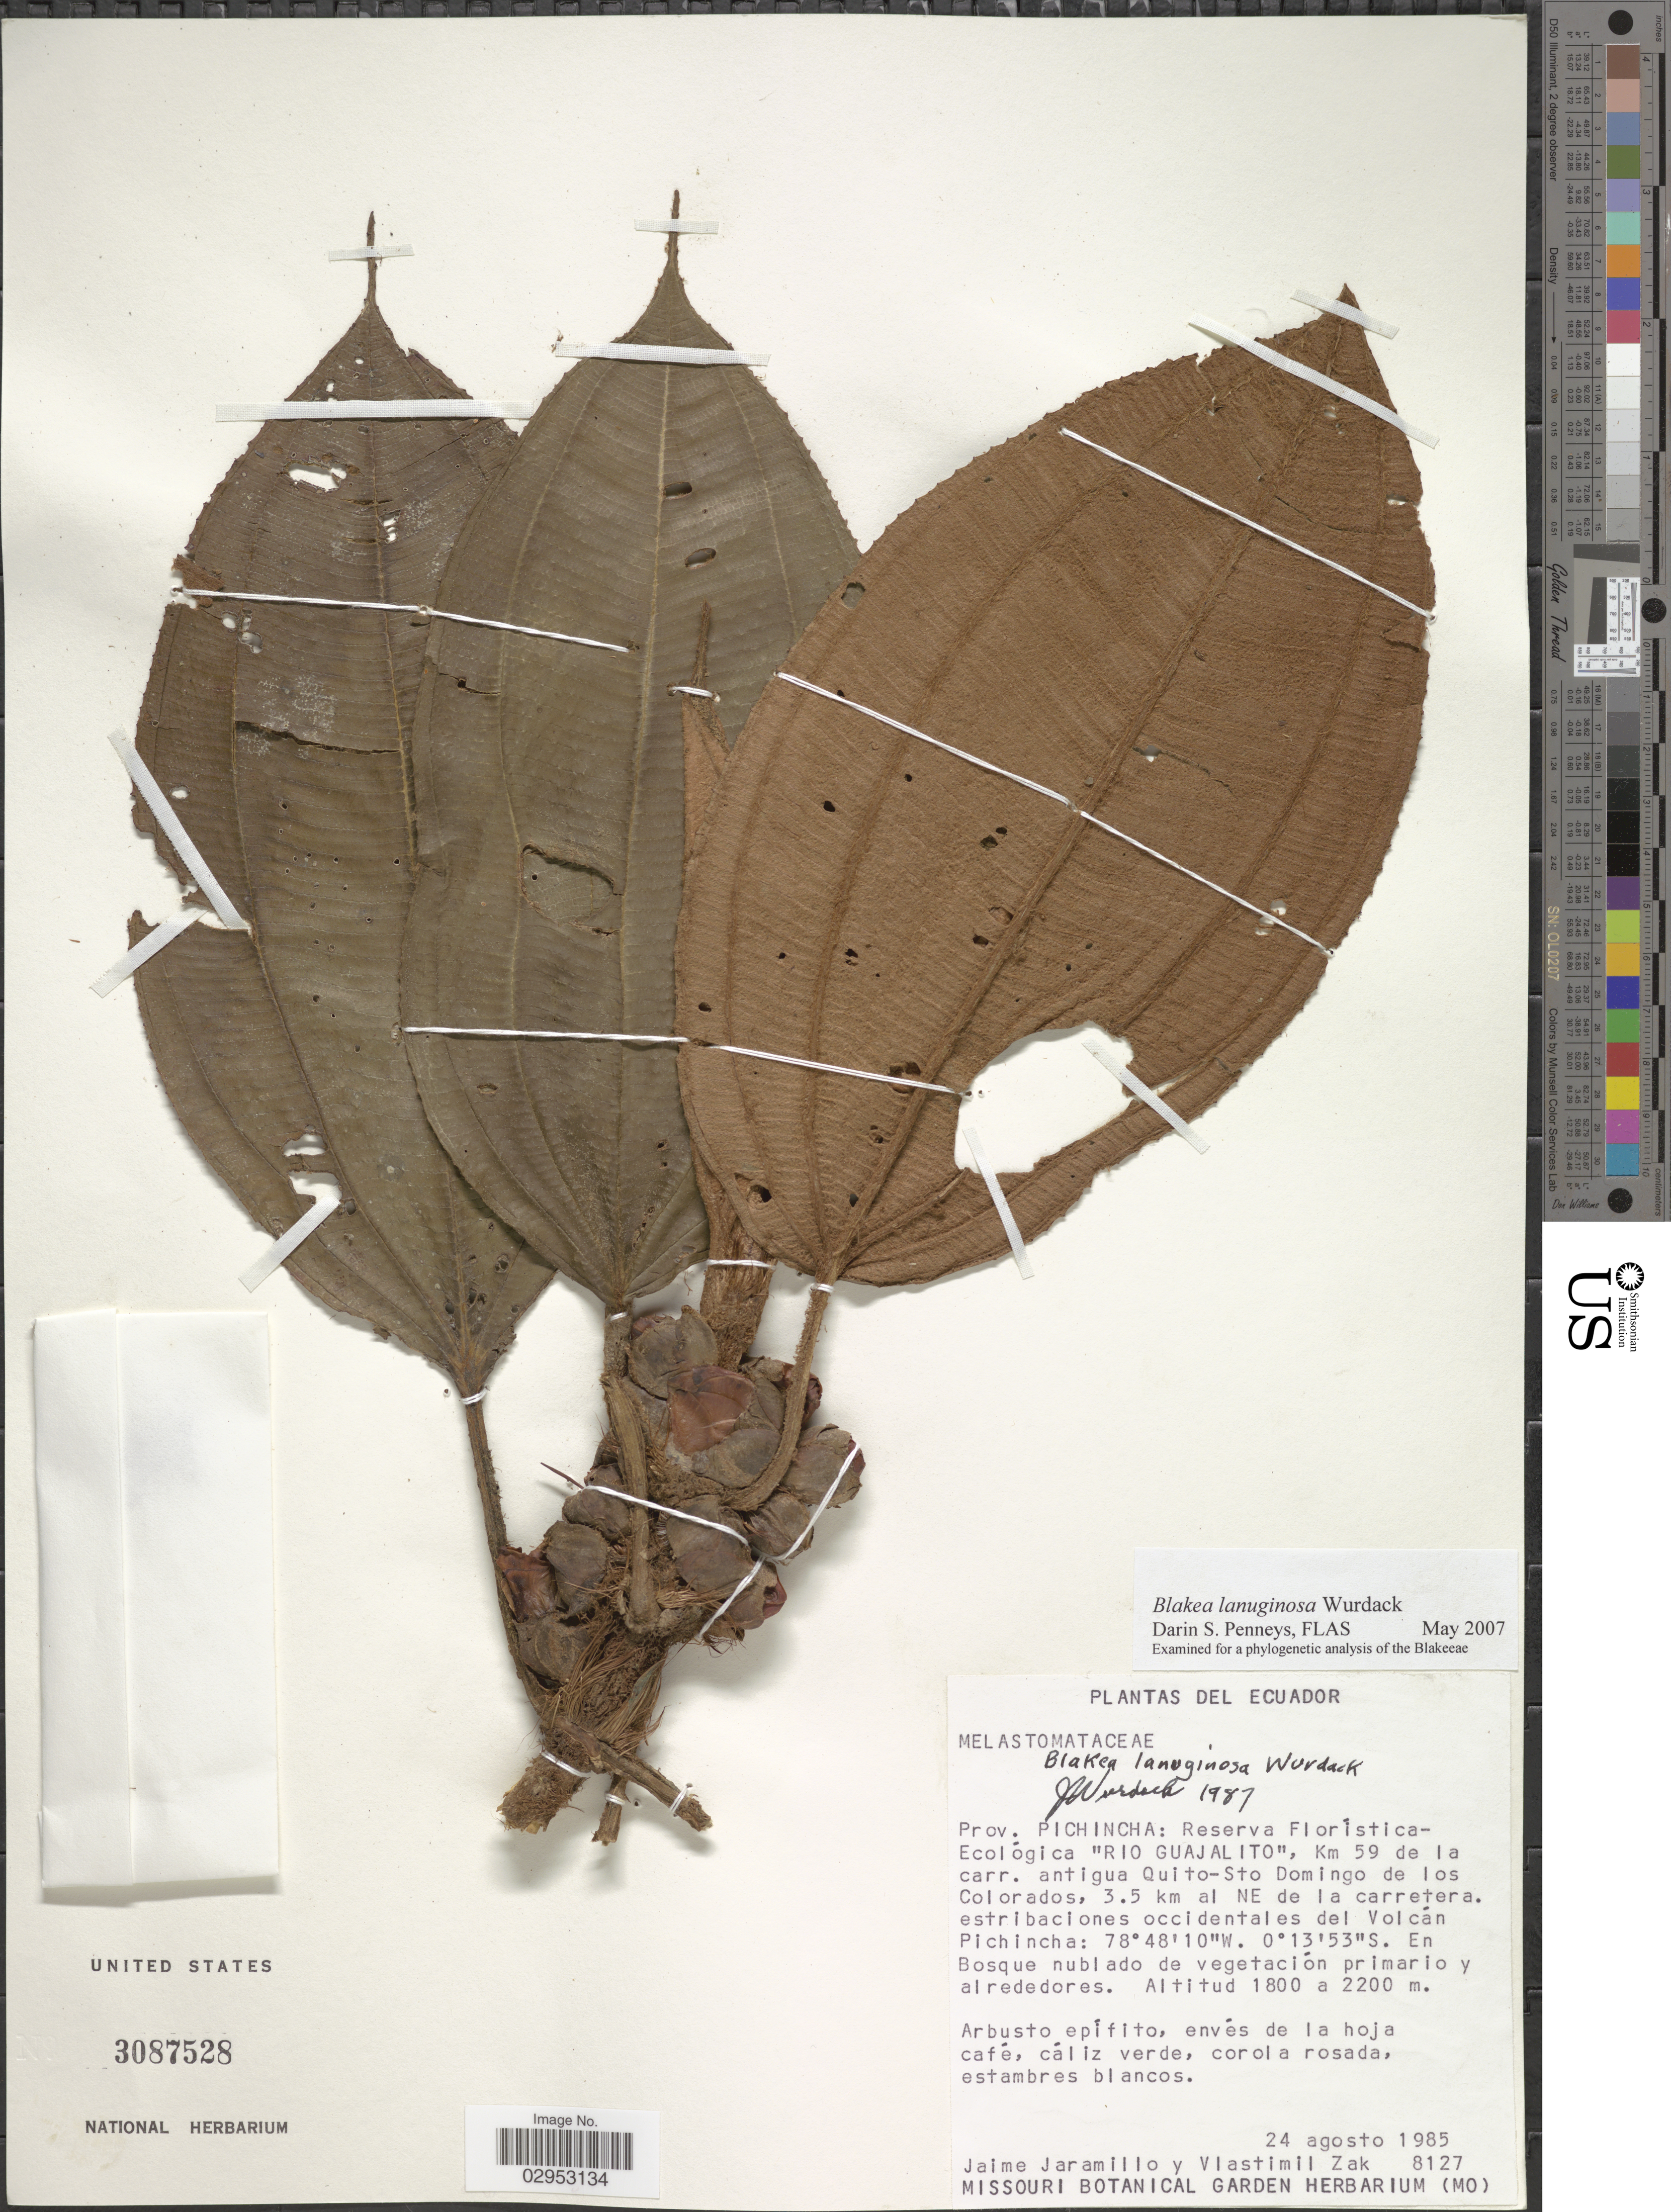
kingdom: Plantae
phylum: Tracheophyta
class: Magnoliopsida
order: Myrtales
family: Melastomataceae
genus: Blakea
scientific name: Blakea lanuginosa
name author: Wurdack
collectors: J. Jaramillo & V. Zak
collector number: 8127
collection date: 1985-08-24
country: Ecuador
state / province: Pichincha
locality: Reserva Florística-Ecológica "Rio Guajalito", Km 59 de la carr. antigua Quito-Sto Domingo de los Colorados. 3.5 km al NE de la carretera. estribaciones occidentales del Volcán.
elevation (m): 1800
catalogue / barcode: US 3087528